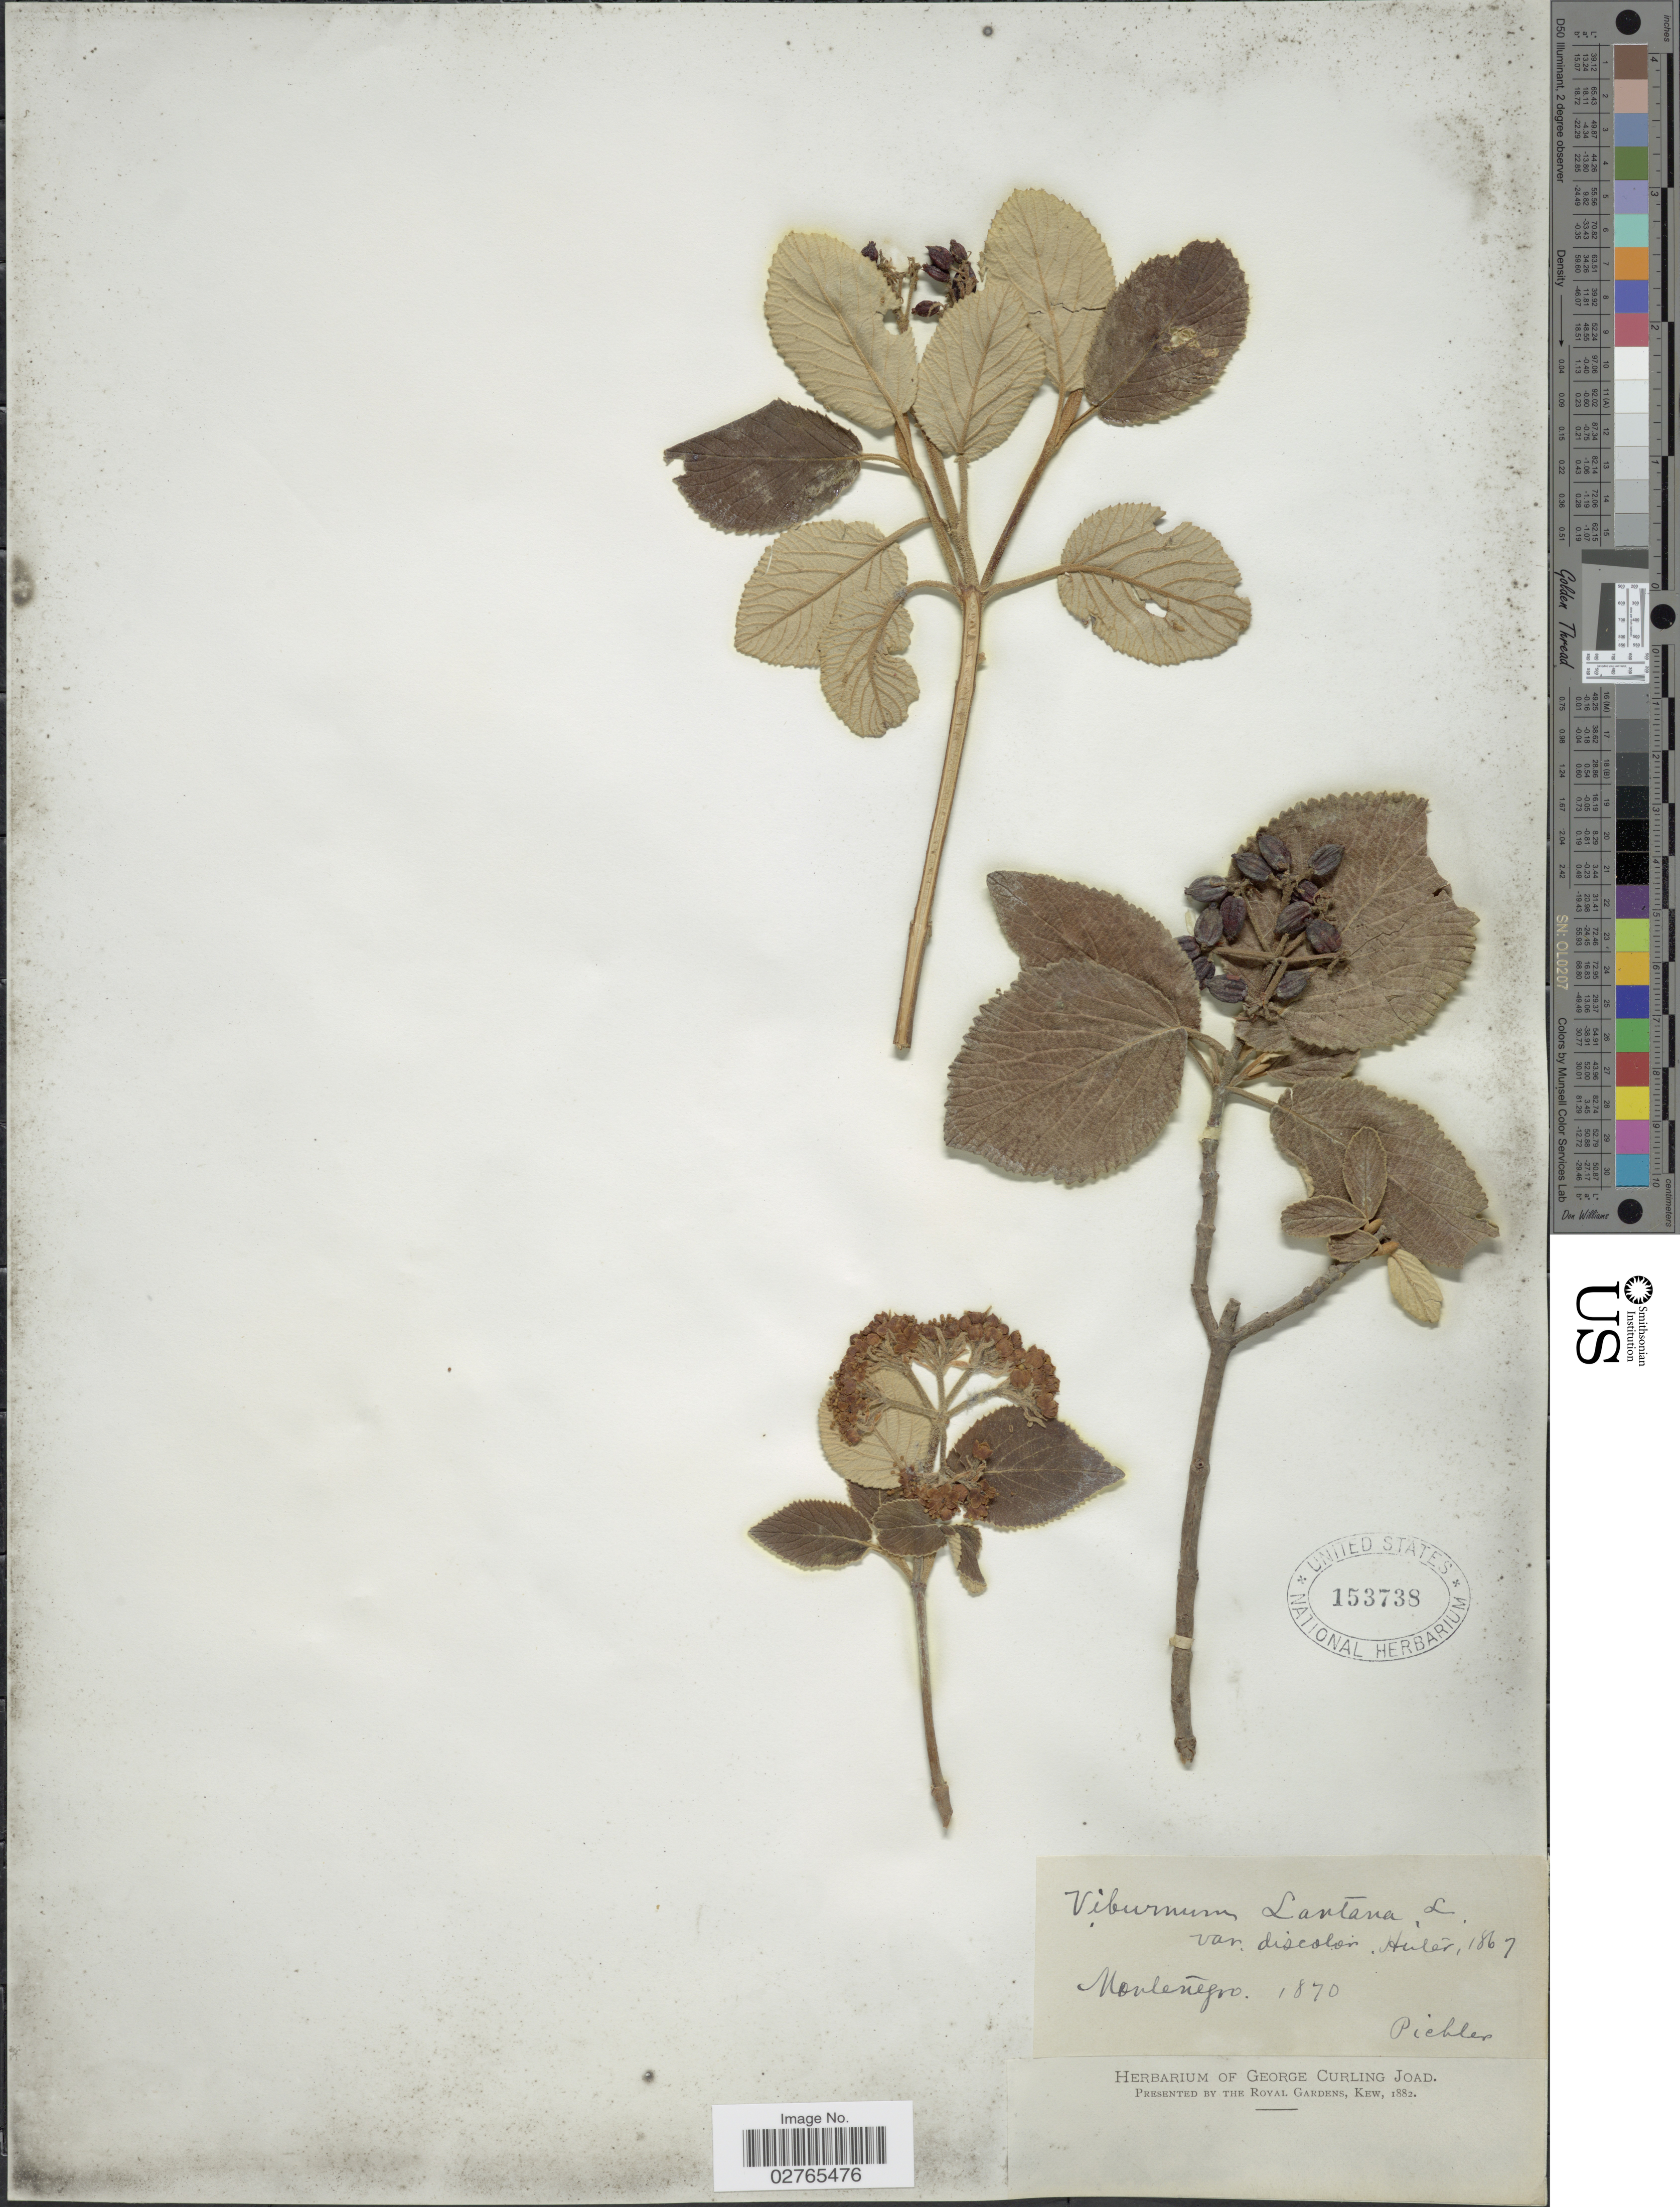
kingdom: Plantae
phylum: Tracheophyta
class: Magnoliopsida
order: Dipsacales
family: Viburnaceae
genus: Viburnum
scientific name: Viburnum lantana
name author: L.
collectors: -. Pickler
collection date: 1870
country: Montenegro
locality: Montenegro.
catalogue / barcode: US 153738